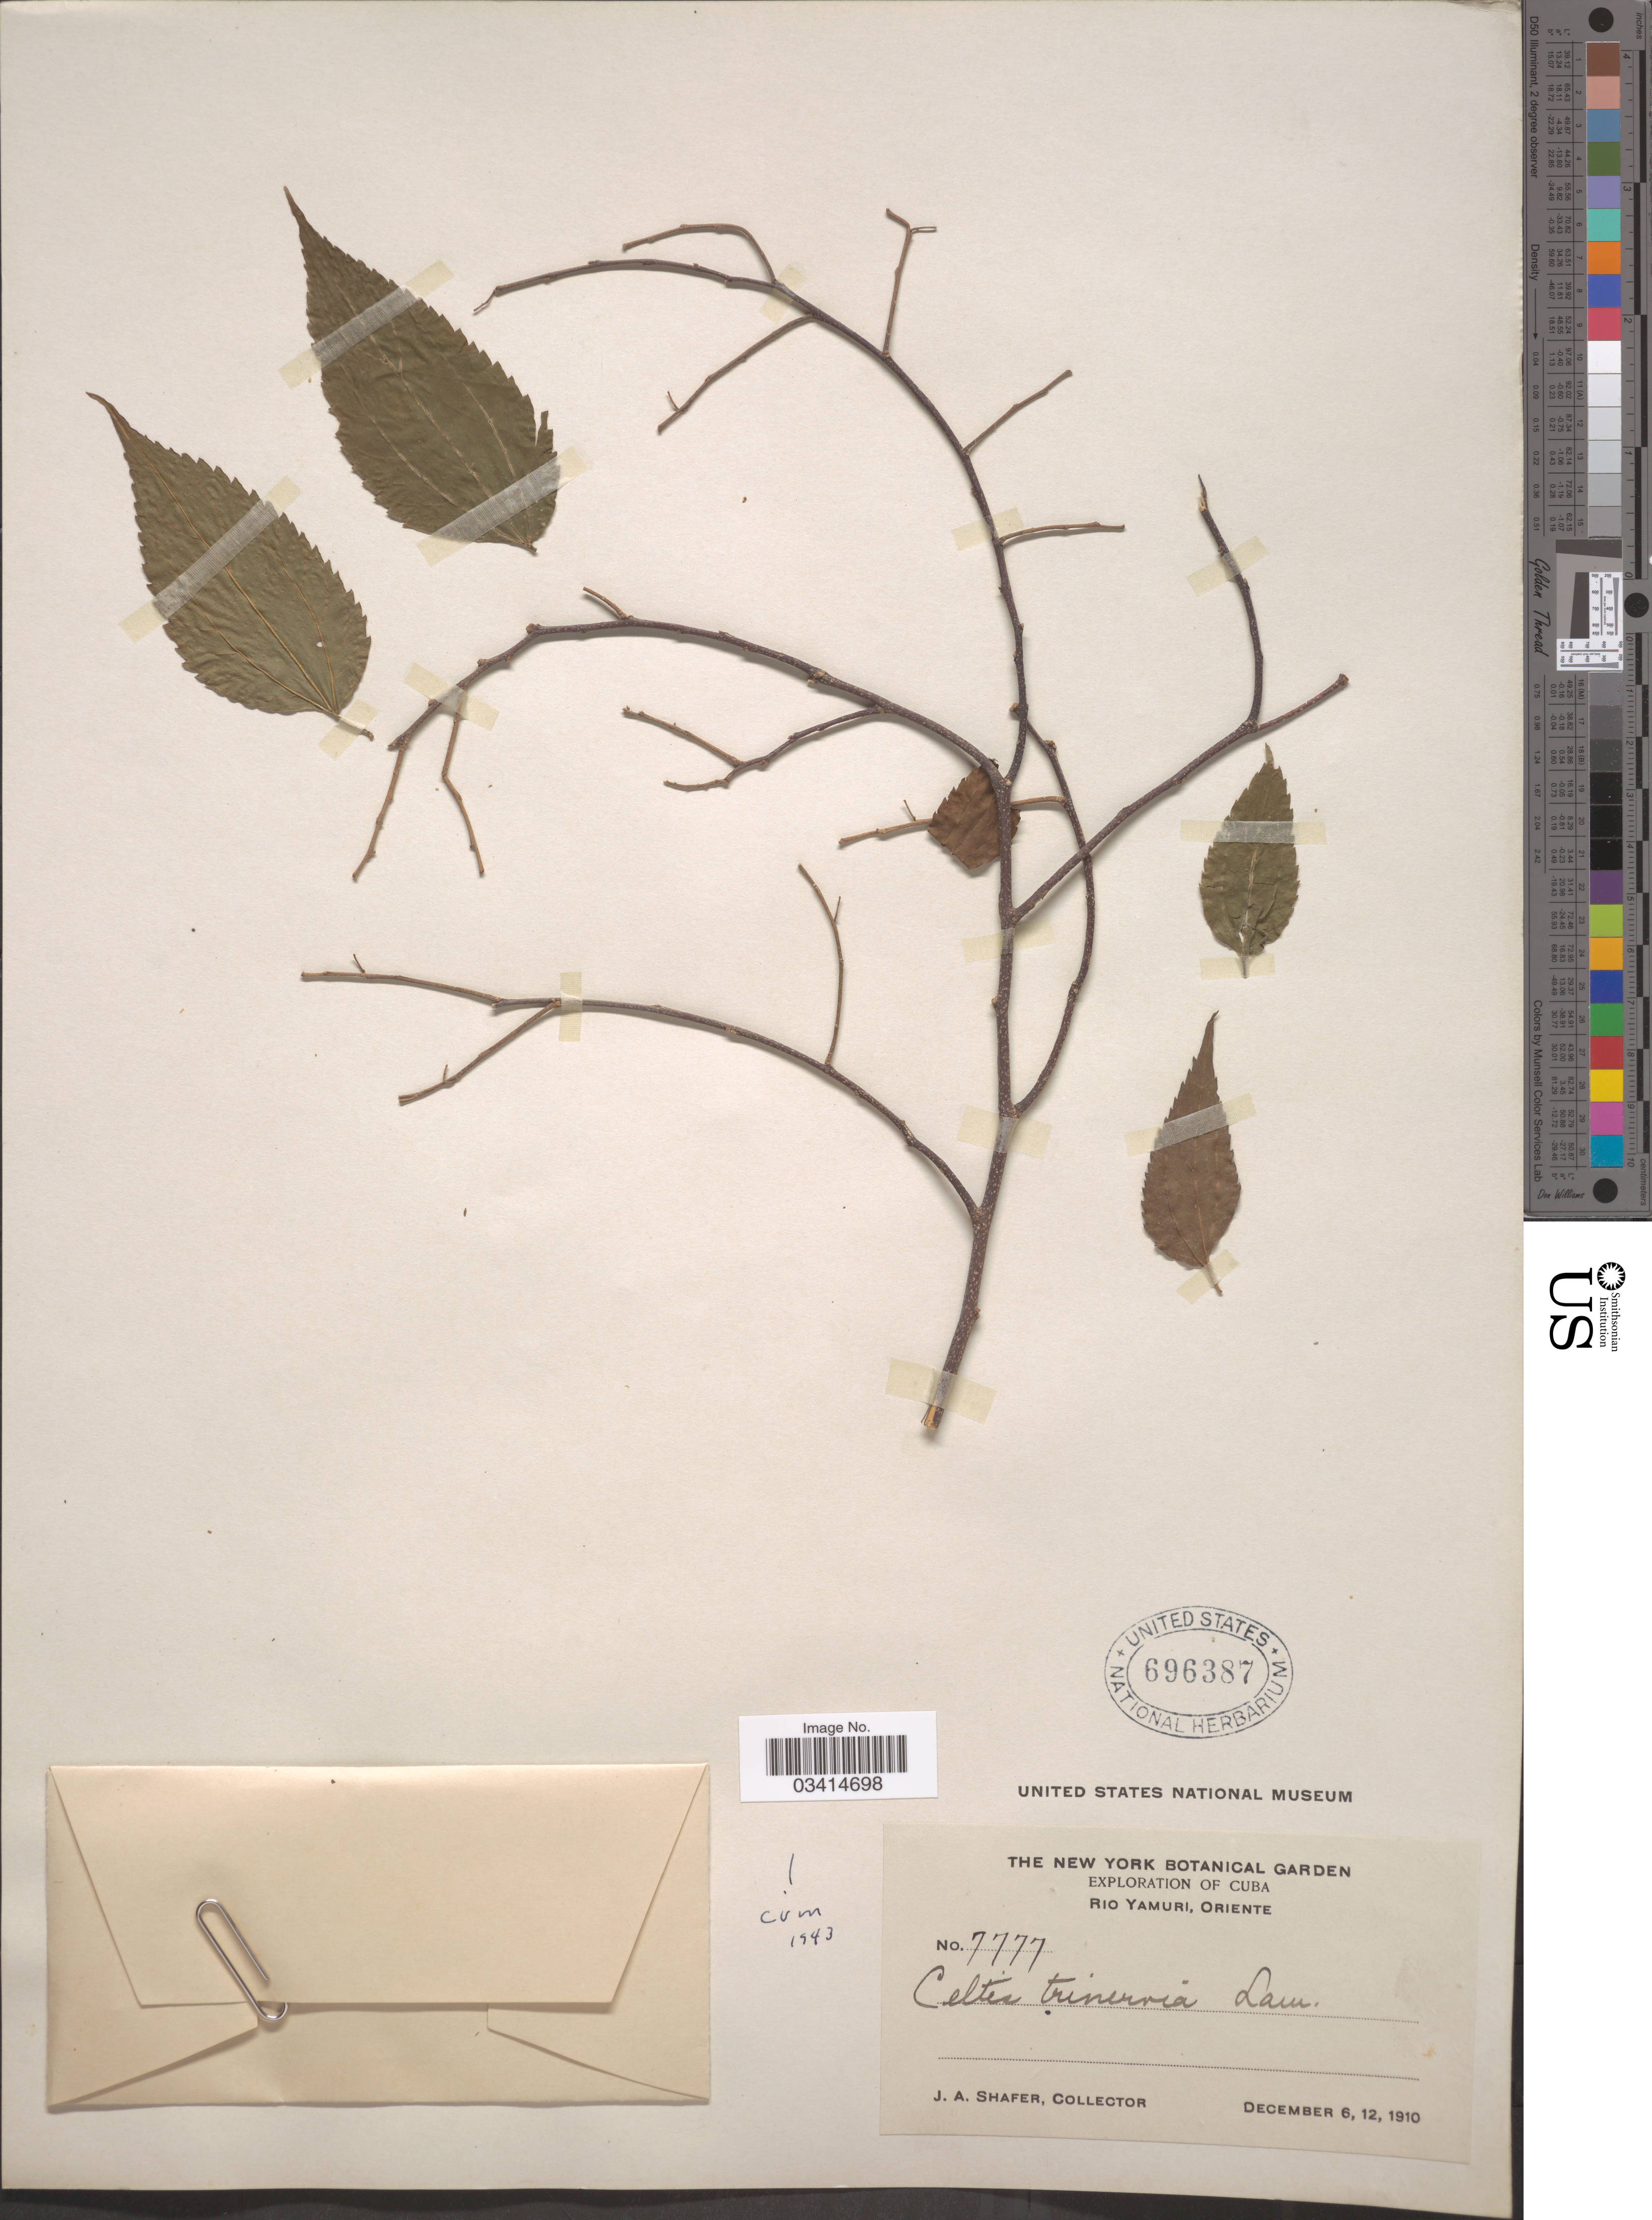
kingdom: Plantae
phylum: Tracheophyta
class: Magnoliopsida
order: Rosales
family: Cannabaceae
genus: Celtis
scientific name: Celtis trinervia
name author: Lam.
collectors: J. A. Shafer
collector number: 7777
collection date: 1910-12-06/1910-12-12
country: Cuba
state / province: Oriente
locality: Rio Yamuri.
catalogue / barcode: US 696387